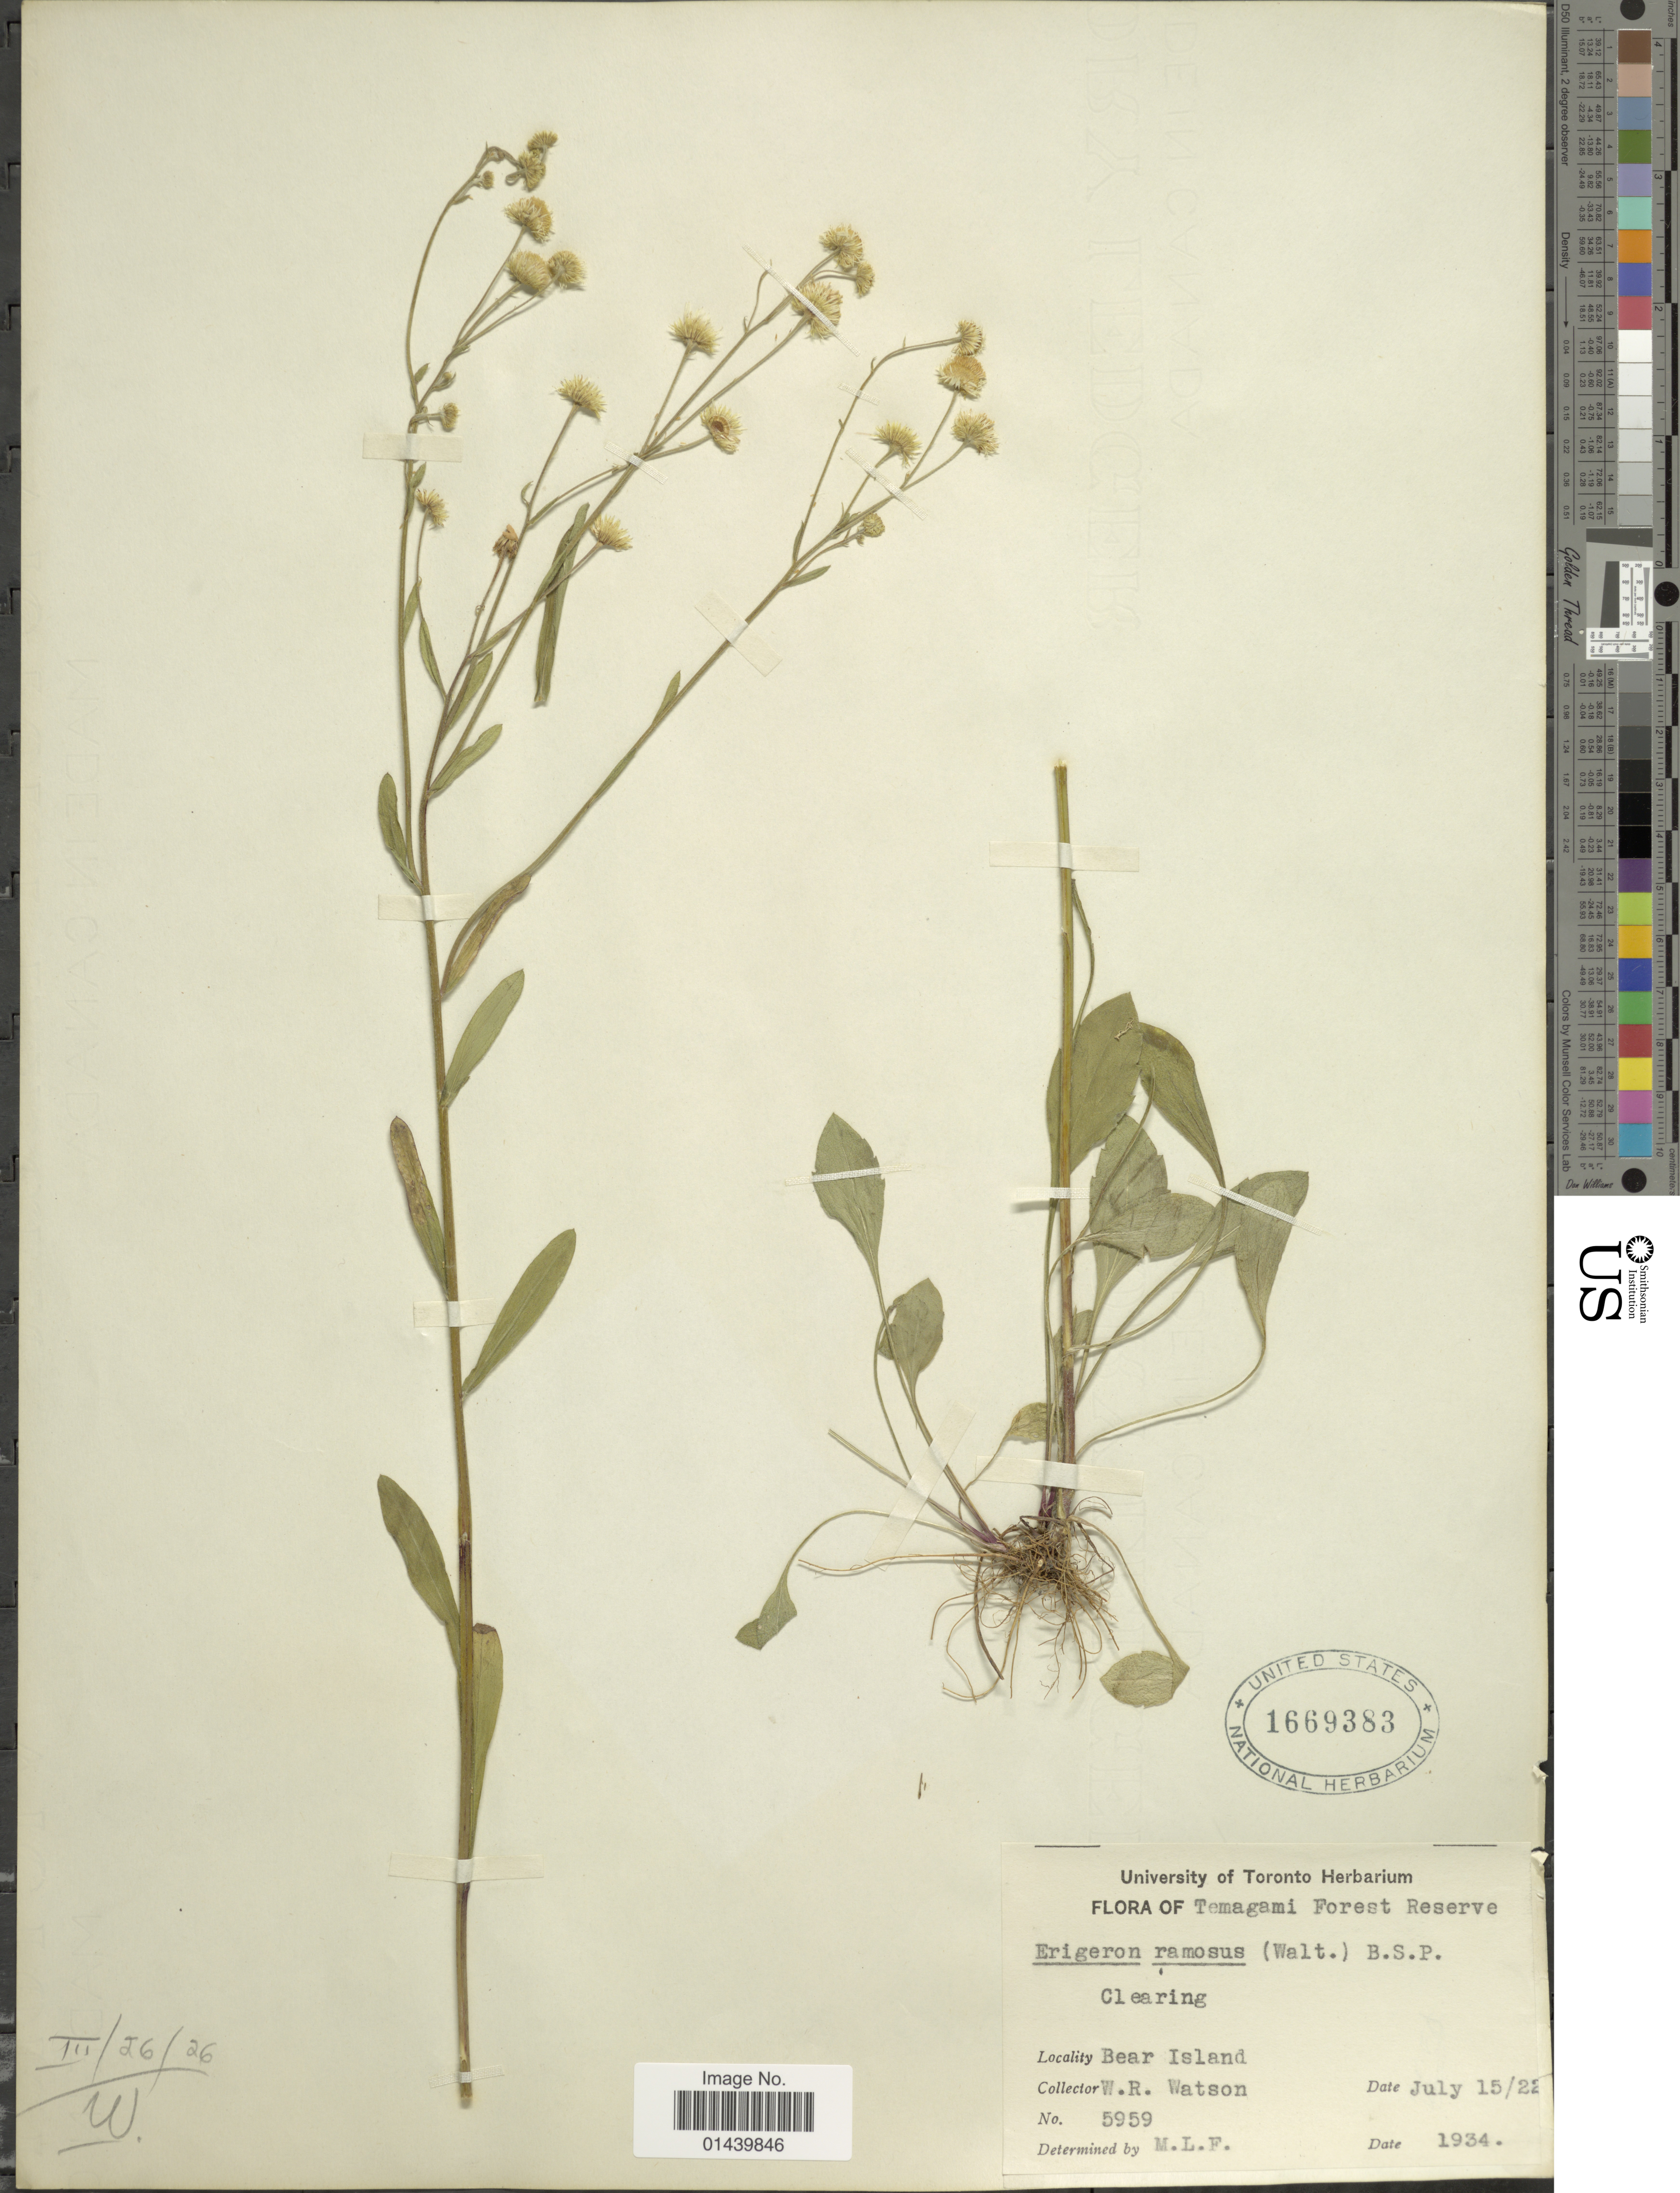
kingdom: Plantae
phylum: Tracheophyta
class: Magnoliopsida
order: Asterales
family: Asteraceae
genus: Erigeron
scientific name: Erigeron strigosus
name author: Muhl. ex Willd.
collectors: W. R. Watson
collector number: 5959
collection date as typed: Transcribed d/m/y: 15/7/22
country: Canada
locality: Bear Island. Temagami Forest Reserve.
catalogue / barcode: US 1669383